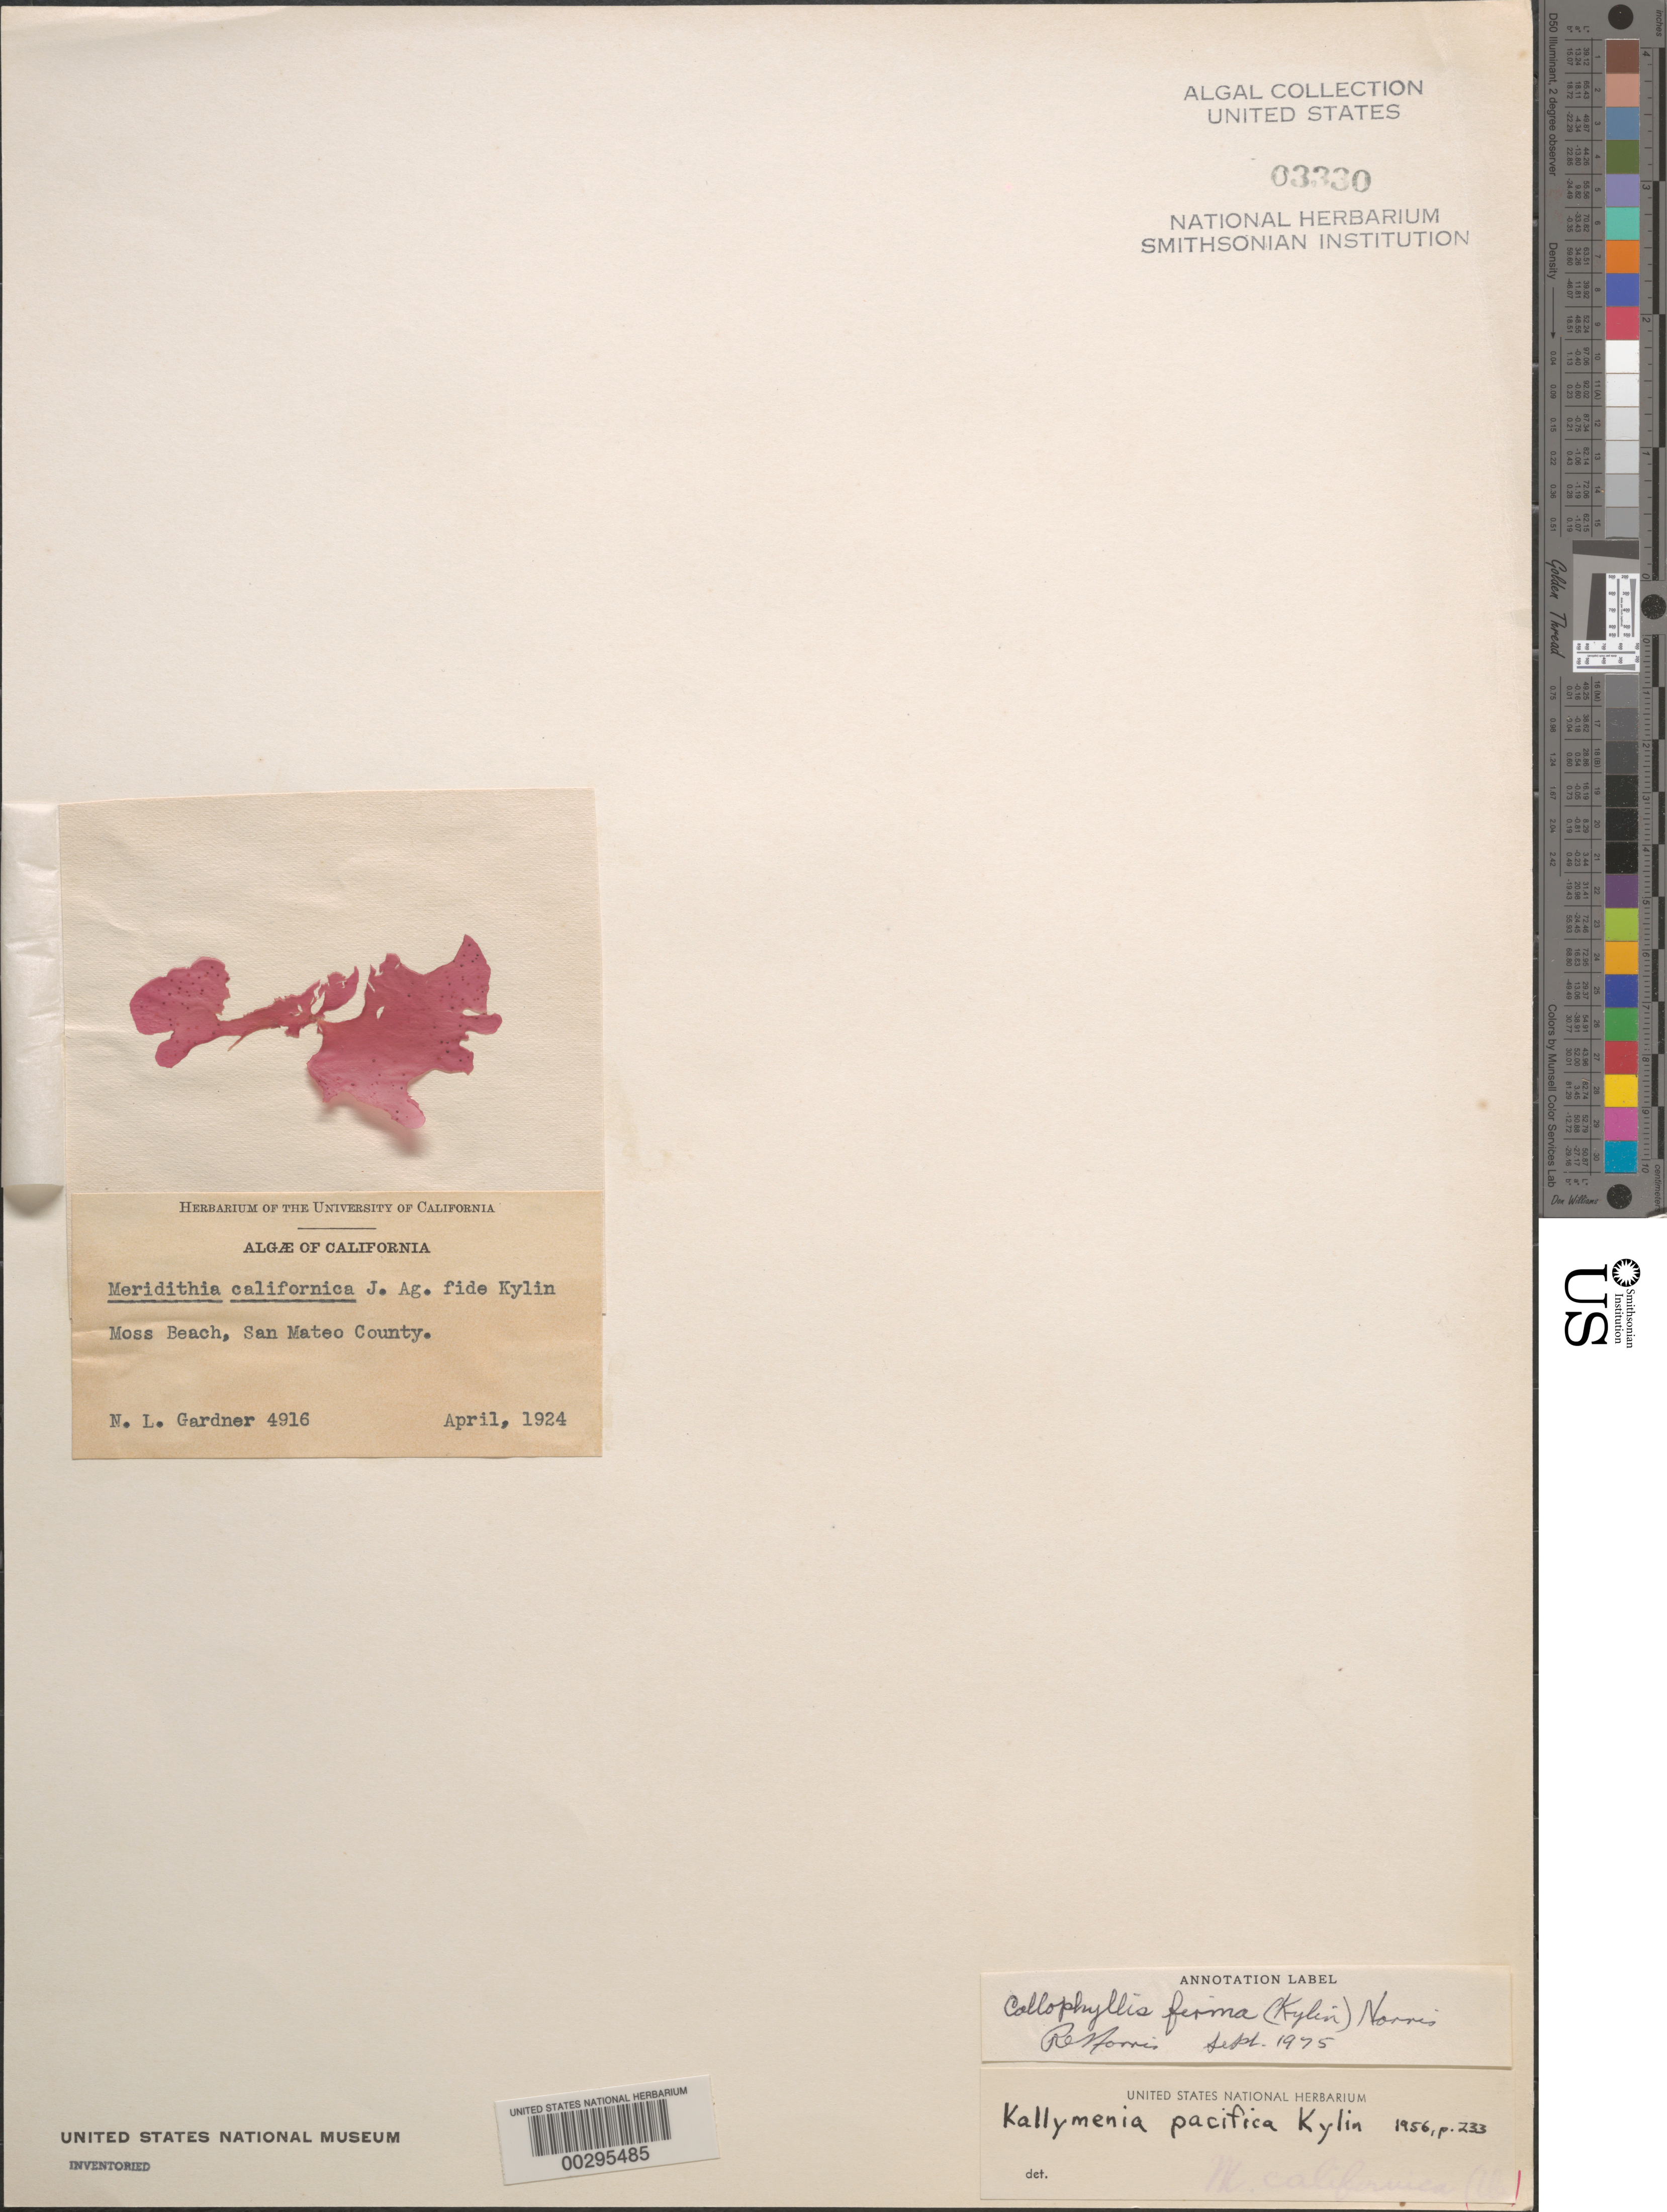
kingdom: Plantae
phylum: Rhodophyta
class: Florideophyceae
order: Gigartinales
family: Kallymeniaceae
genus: Salishia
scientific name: Salishia firma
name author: (Kylin) Clarkston & G.W. Saunders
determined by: Algae name updating Project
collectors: N. Gardner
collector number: NLG 4916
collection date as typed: Apr 1924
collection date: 1924-04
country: United States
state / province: California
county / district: San Mateo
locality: Moss Beach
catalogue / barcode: US 3330